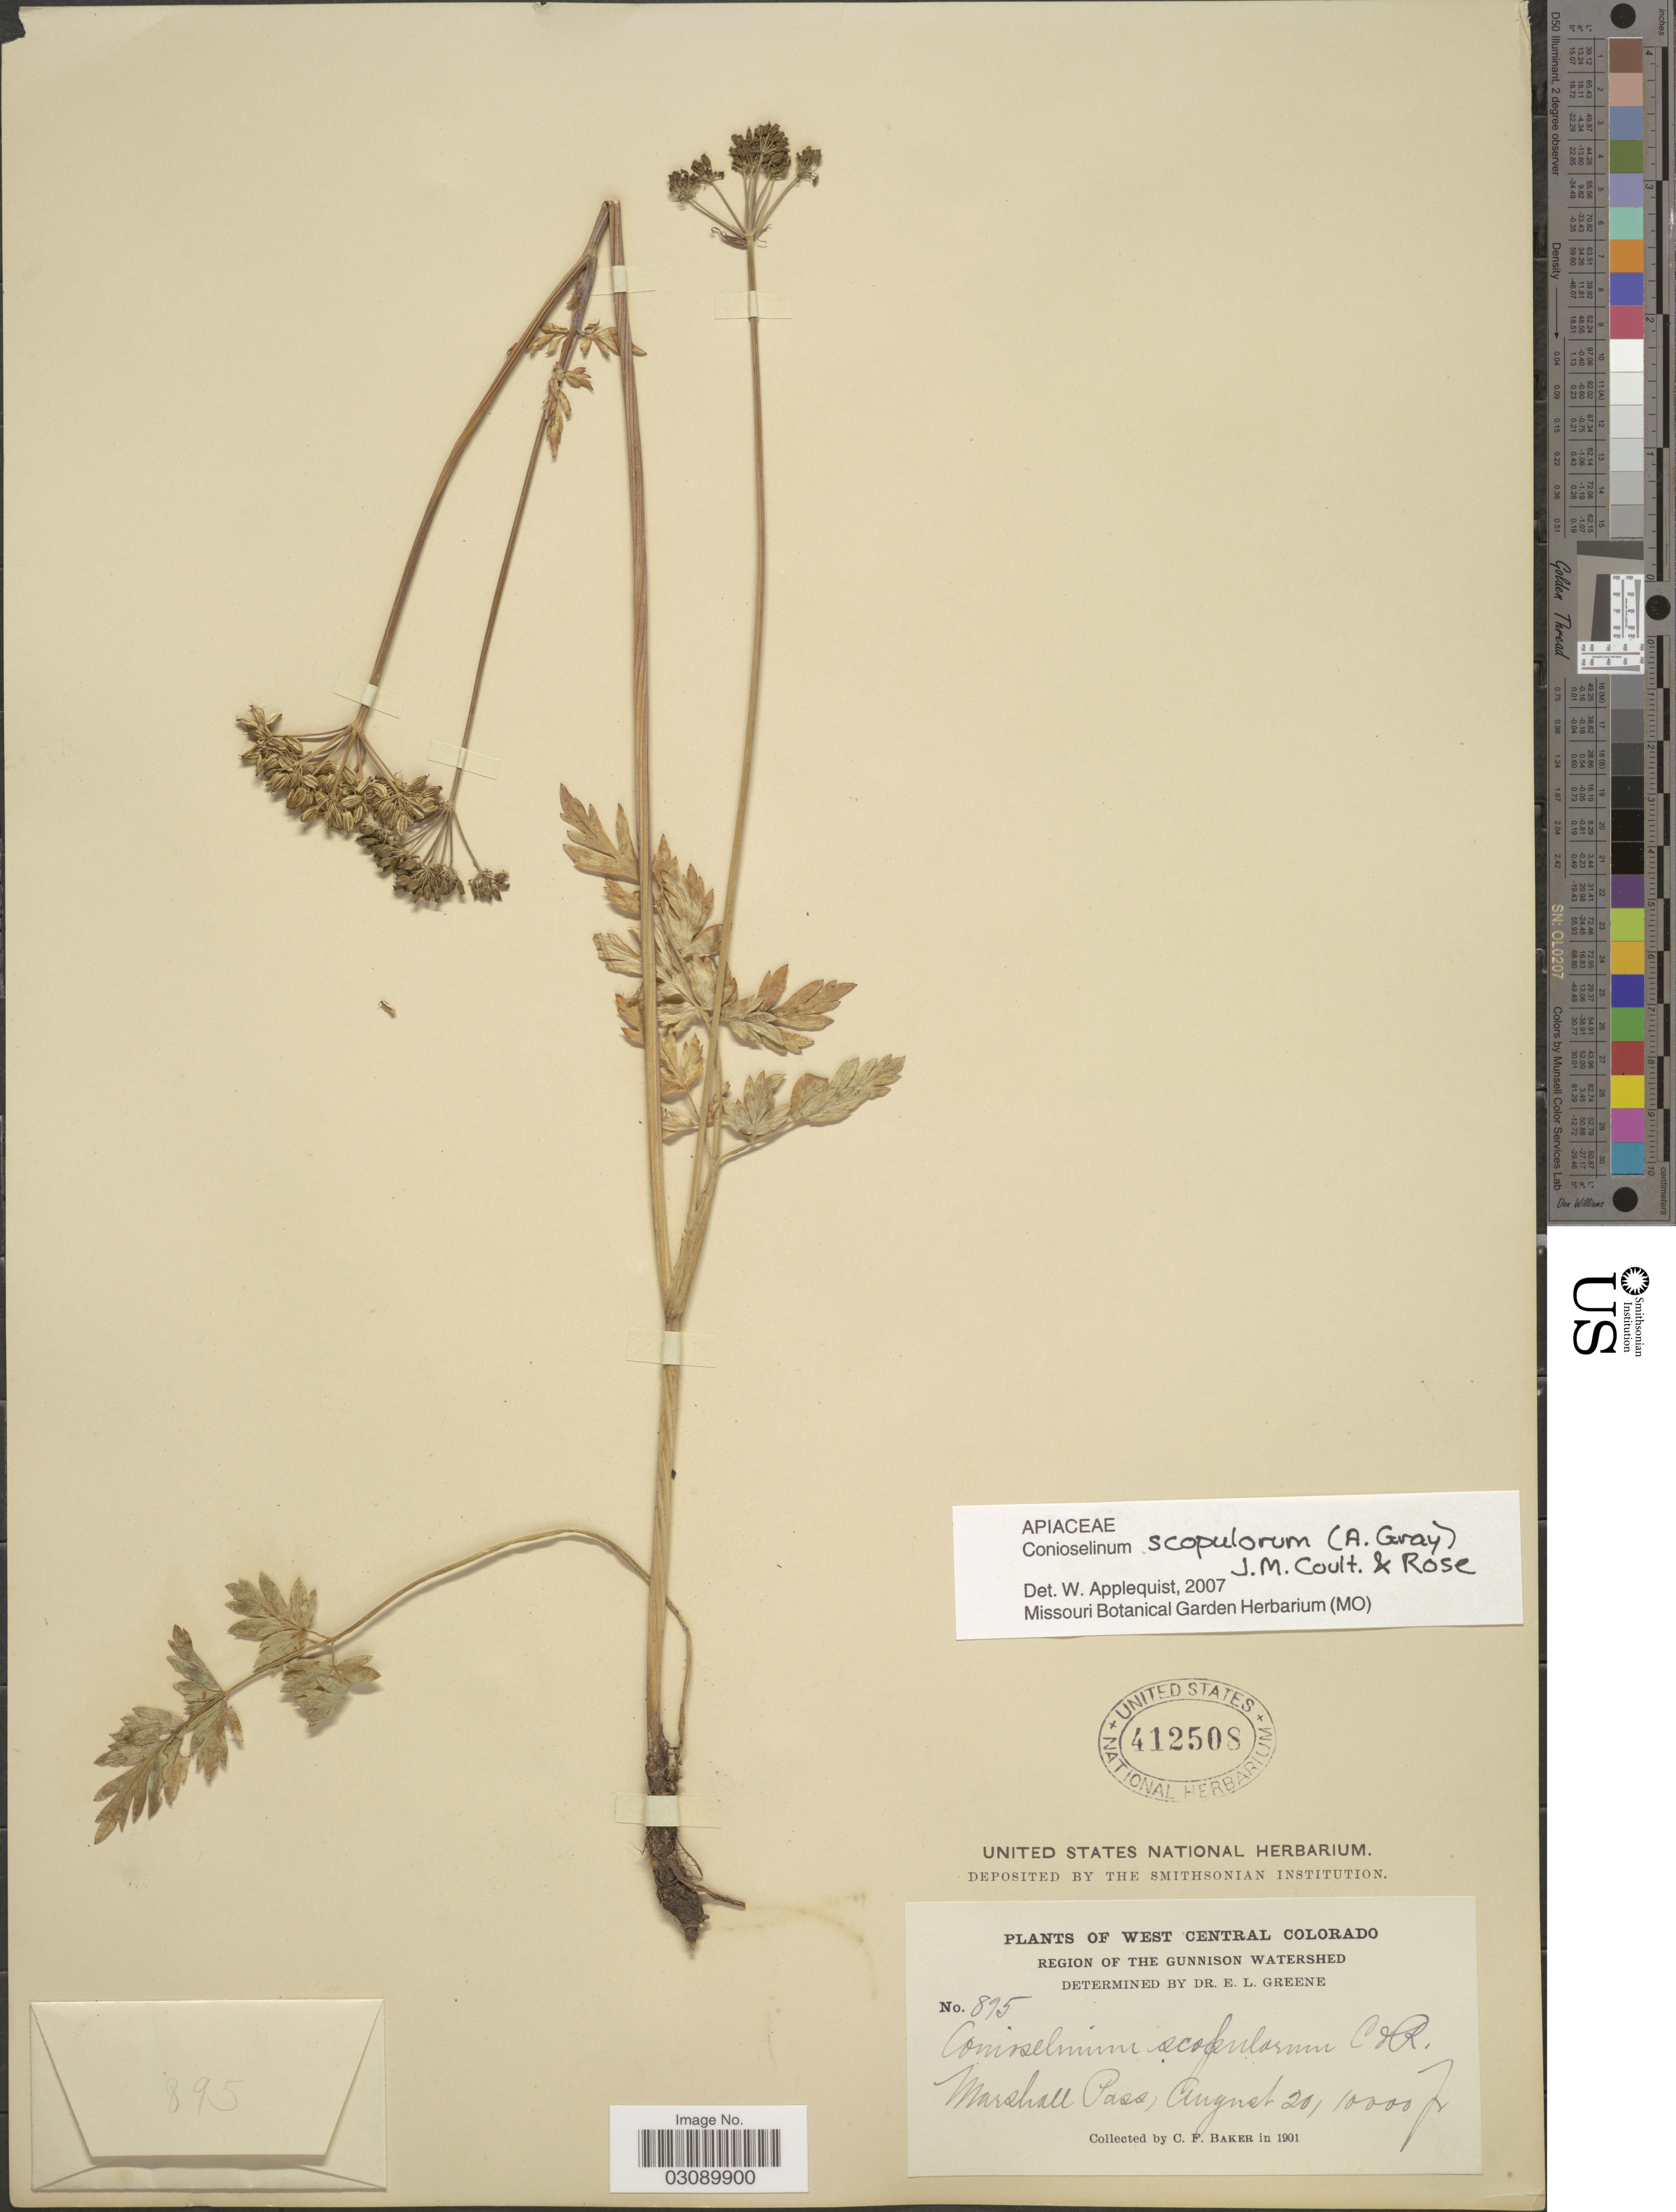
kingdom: Plantae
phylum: Tracheophyta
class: Magnoliopsida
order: Apiales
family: Apiaceae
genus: Conioselinum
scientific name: Conioselinum scopulorum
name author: (A. Gray) J.M. Coult. & Rose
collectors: C. F. Baker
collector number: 895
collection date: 1901-08-20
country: United States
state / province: Colorado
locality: West Central Colorado. Region of the Gunnison Watershed. Marshall Pass.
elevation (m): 3048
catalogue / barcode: US 41250